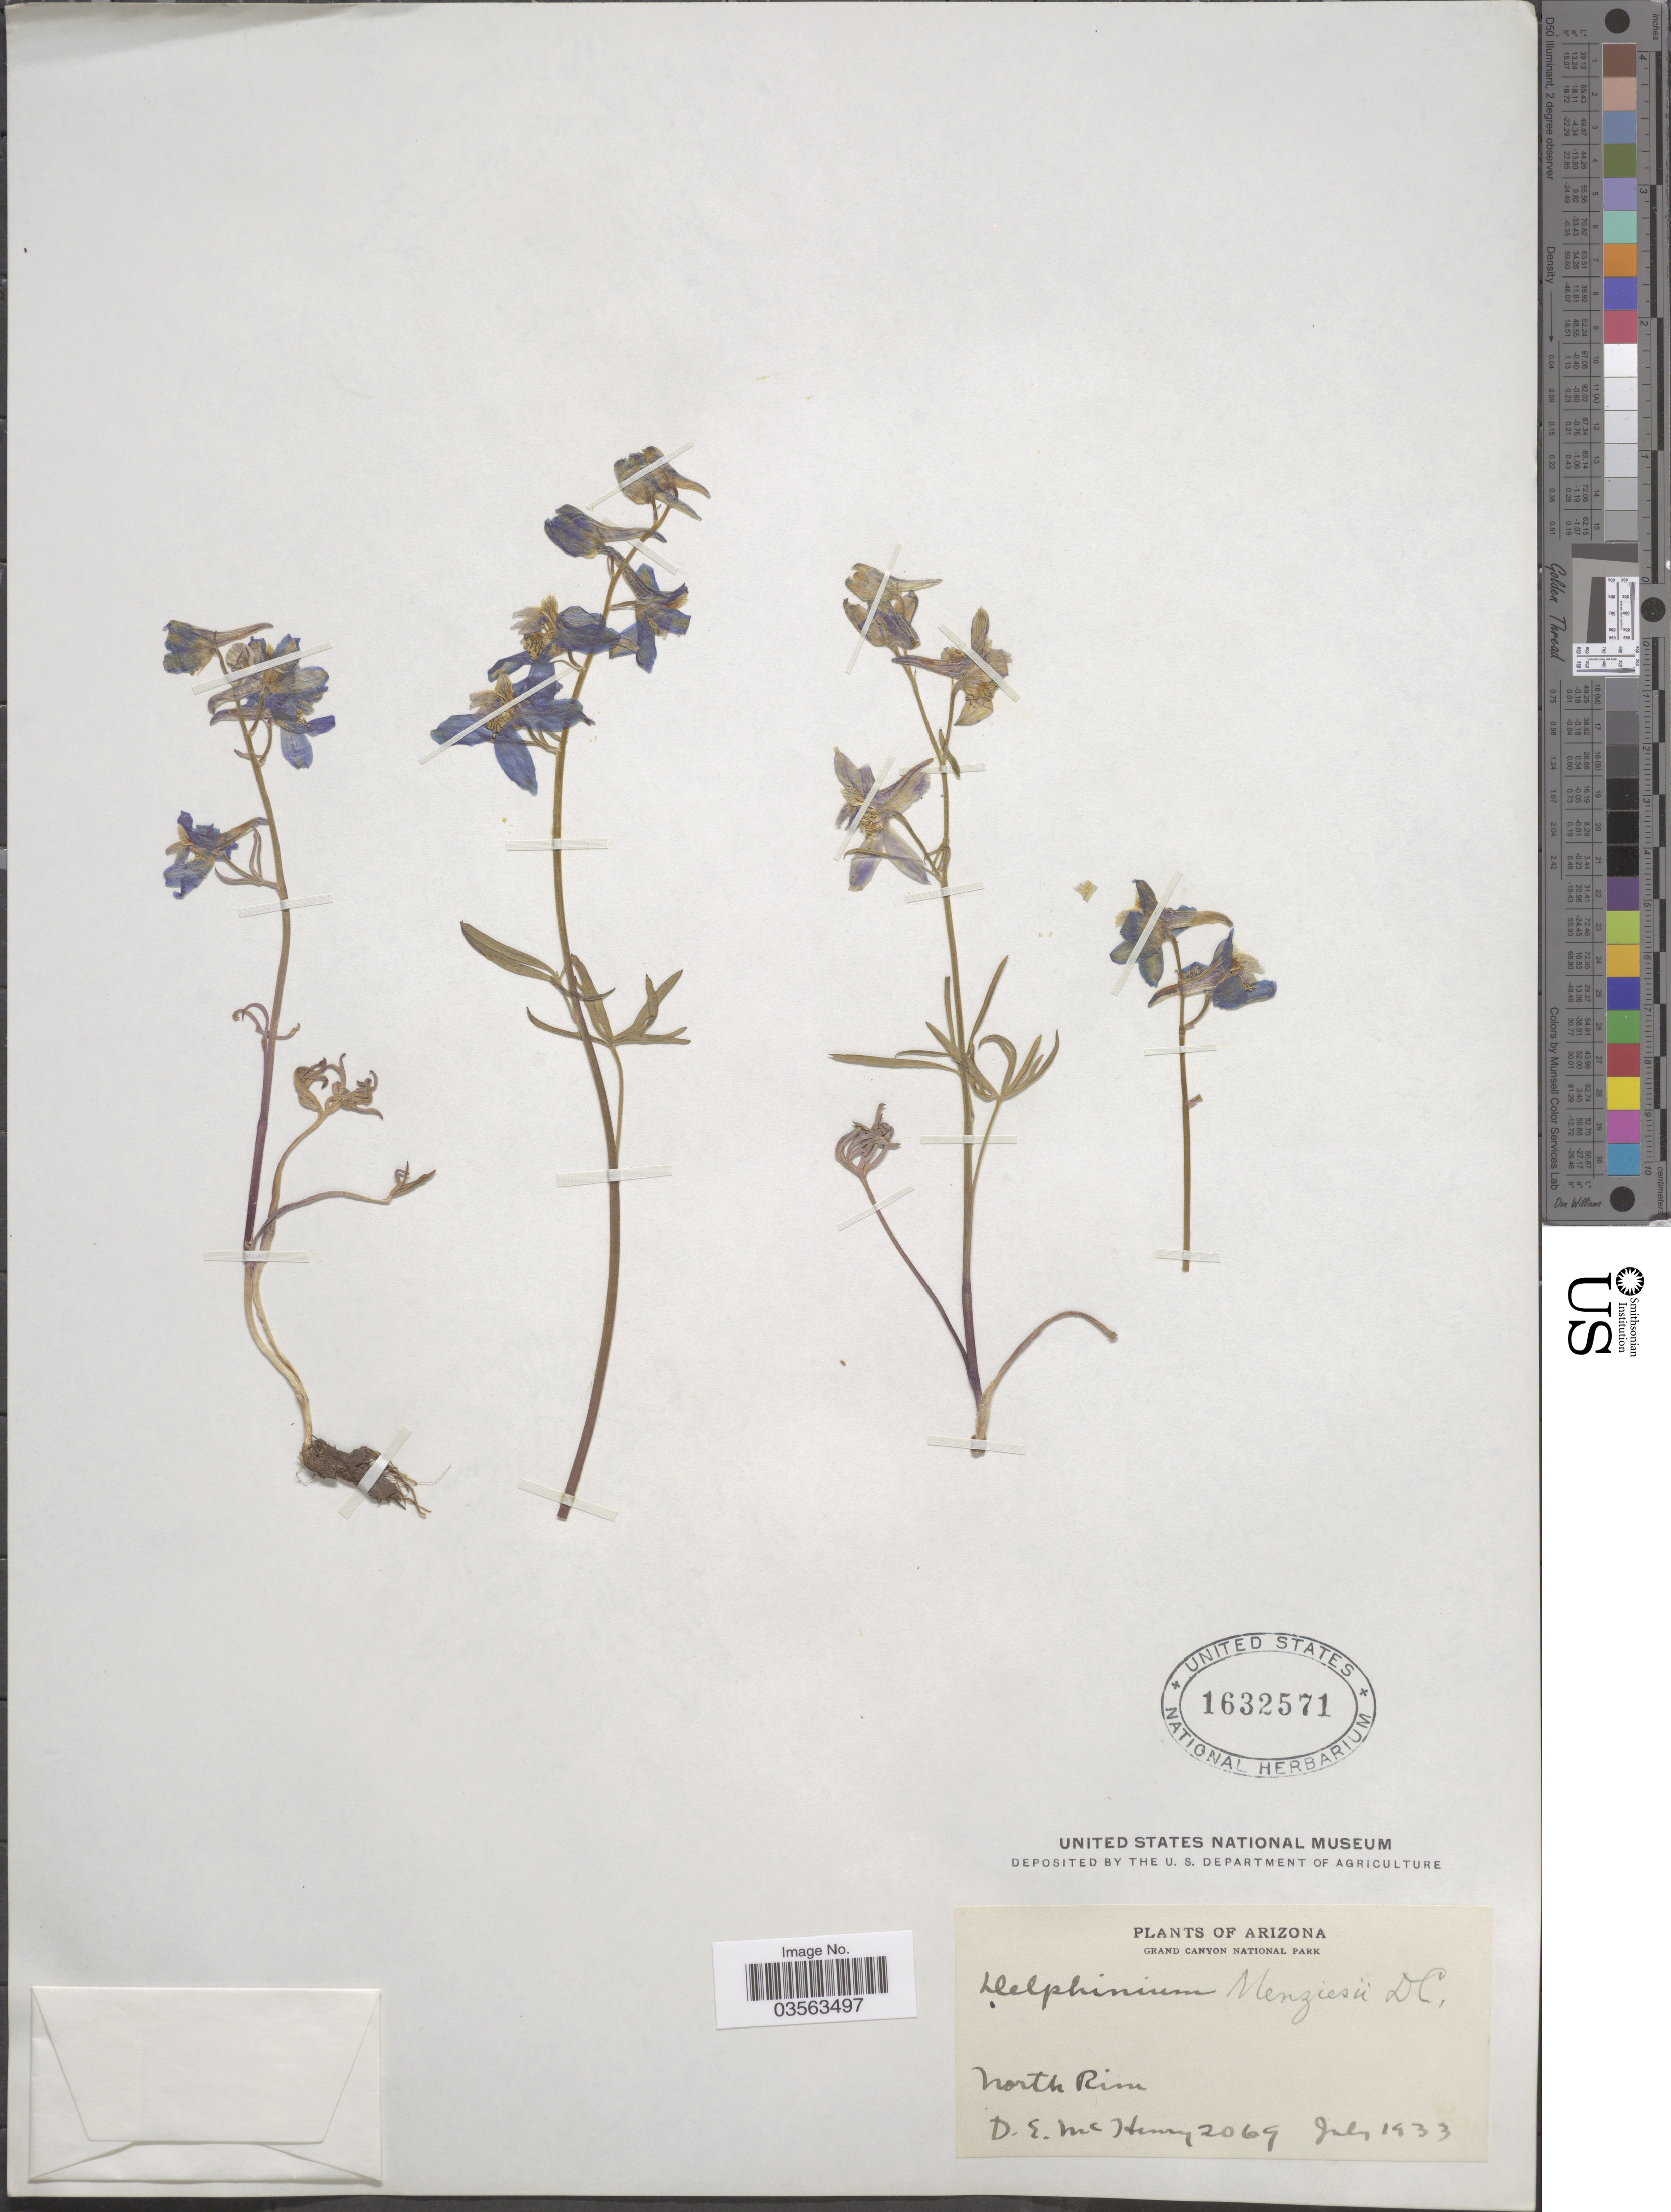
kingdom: Plantae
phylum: Tracheophyta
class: Magnoliopsida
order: Ranunculales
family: Ranunculaceae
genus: Delphinium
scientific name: Delphinium menziesii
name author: DC.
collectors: D. McHenry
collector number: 2069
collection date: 1933-07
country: United States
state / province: Arizona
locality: Grand Canyon National Park. North Rim.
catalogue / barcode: US 1632571